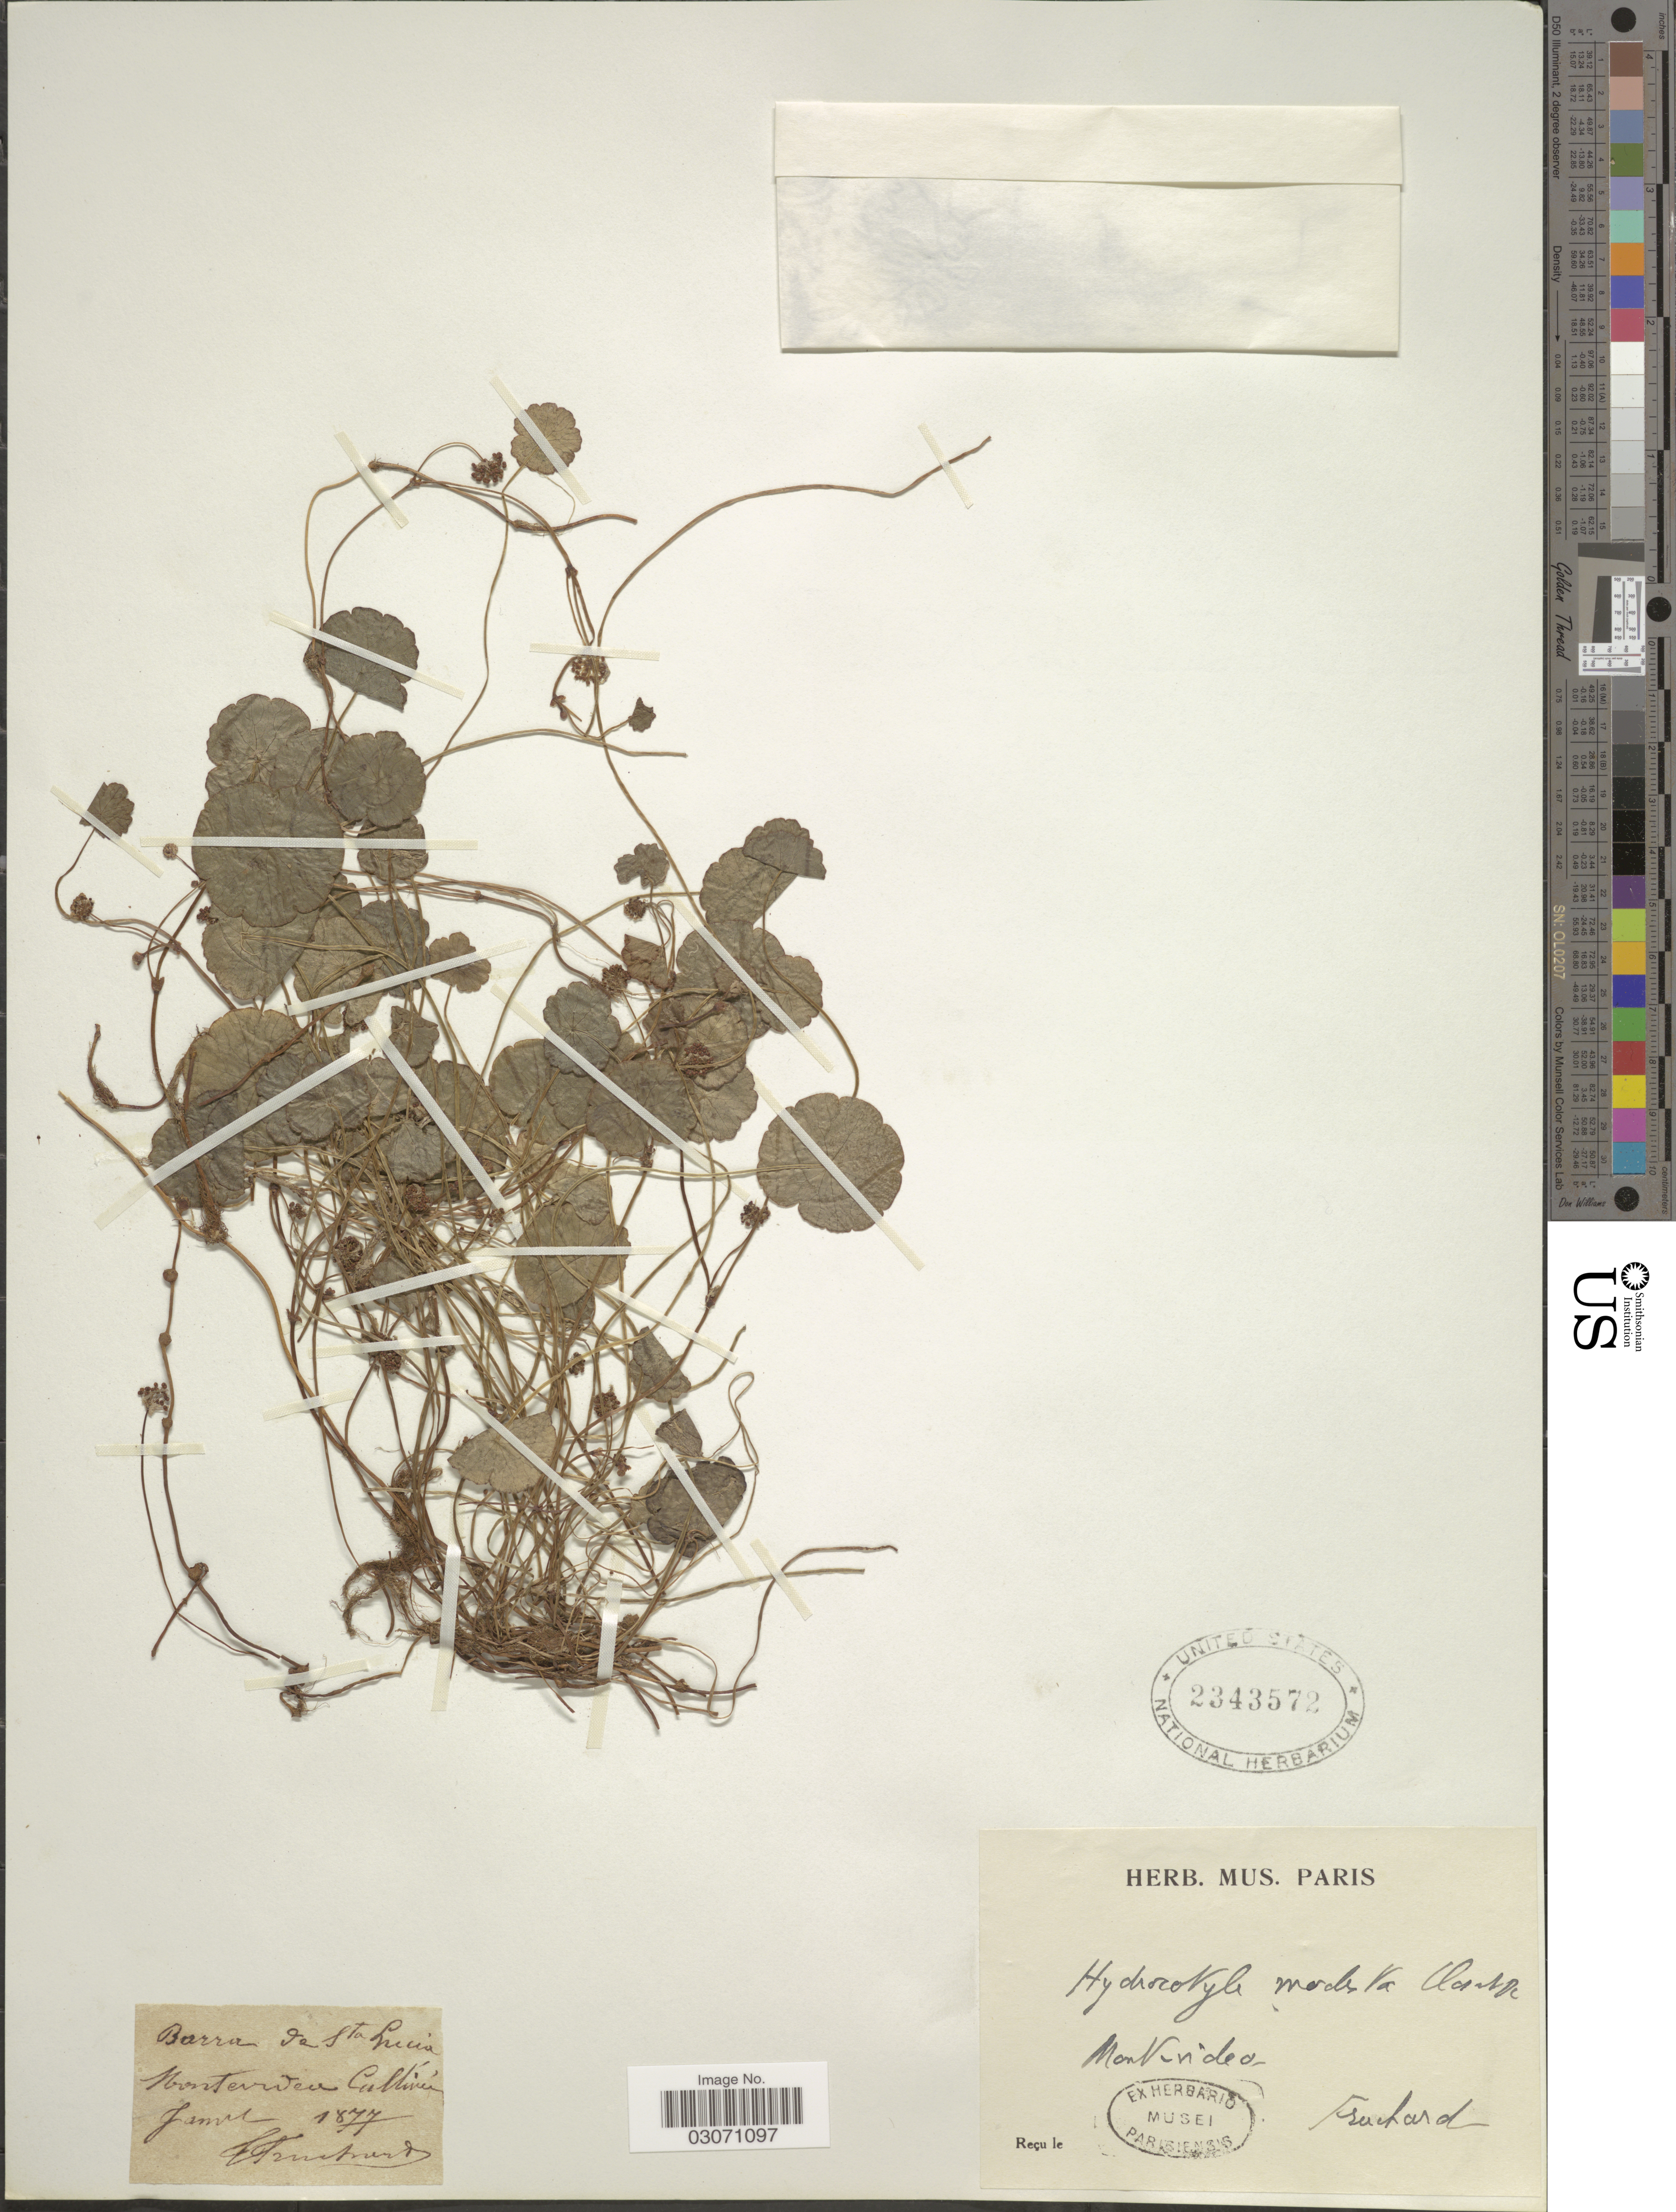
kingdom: Plantae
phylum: Tracheophyta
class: Magnoliopsida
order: Apiales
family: Araliaceae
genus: Hydrocotyle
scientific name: Hydrocotyle modesta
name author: Cham. & Schltdl.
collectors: -. Fruchard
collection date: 1877-01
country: Uruguay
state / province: Montevideo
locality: Barra de Sta. Lucia.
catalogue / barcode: US 2343572